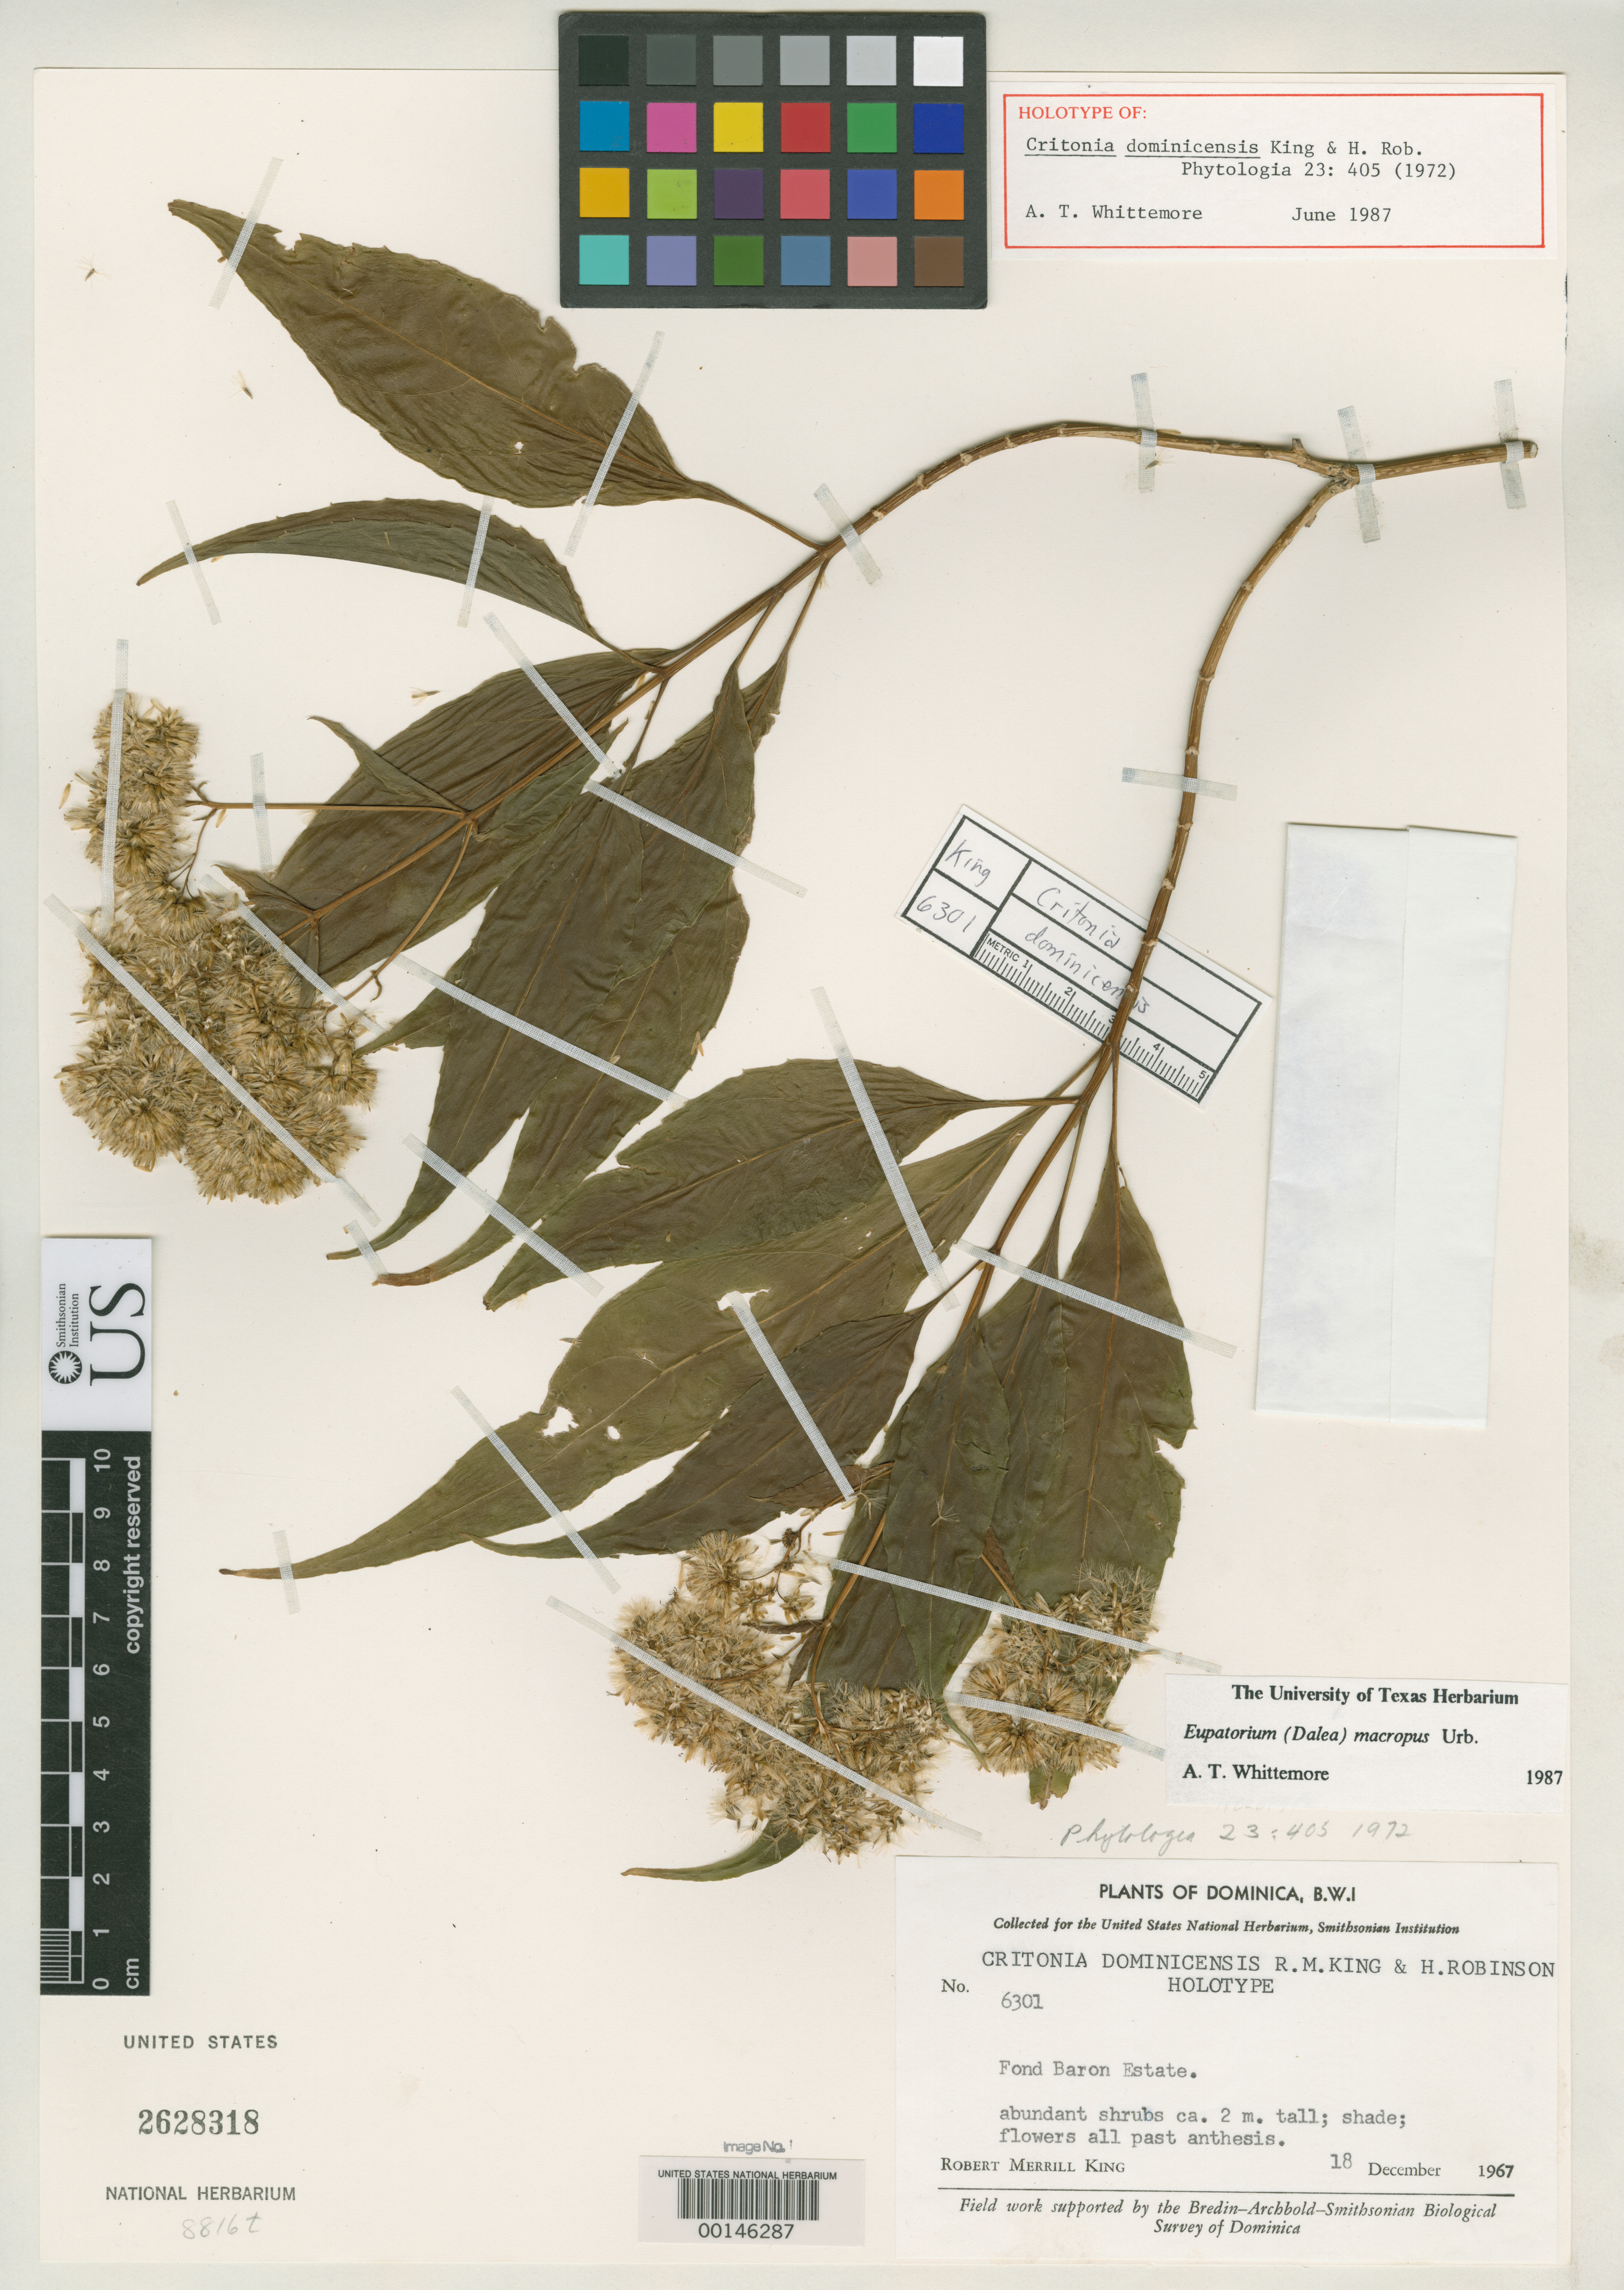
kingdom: Plantae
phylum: Tracheophyta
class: Magnoliopsida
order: Asterales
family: Asteraceae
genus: Critonia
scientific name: Critonia dominicensis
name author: R.M. King & H. Rob.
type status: Holotype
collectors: R. M. King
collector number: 6301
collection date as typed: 18 Dec 1967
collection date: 1967-12-18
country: Dominica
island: Dominica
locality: Fond Baron Estate.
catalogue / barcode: US 2628318